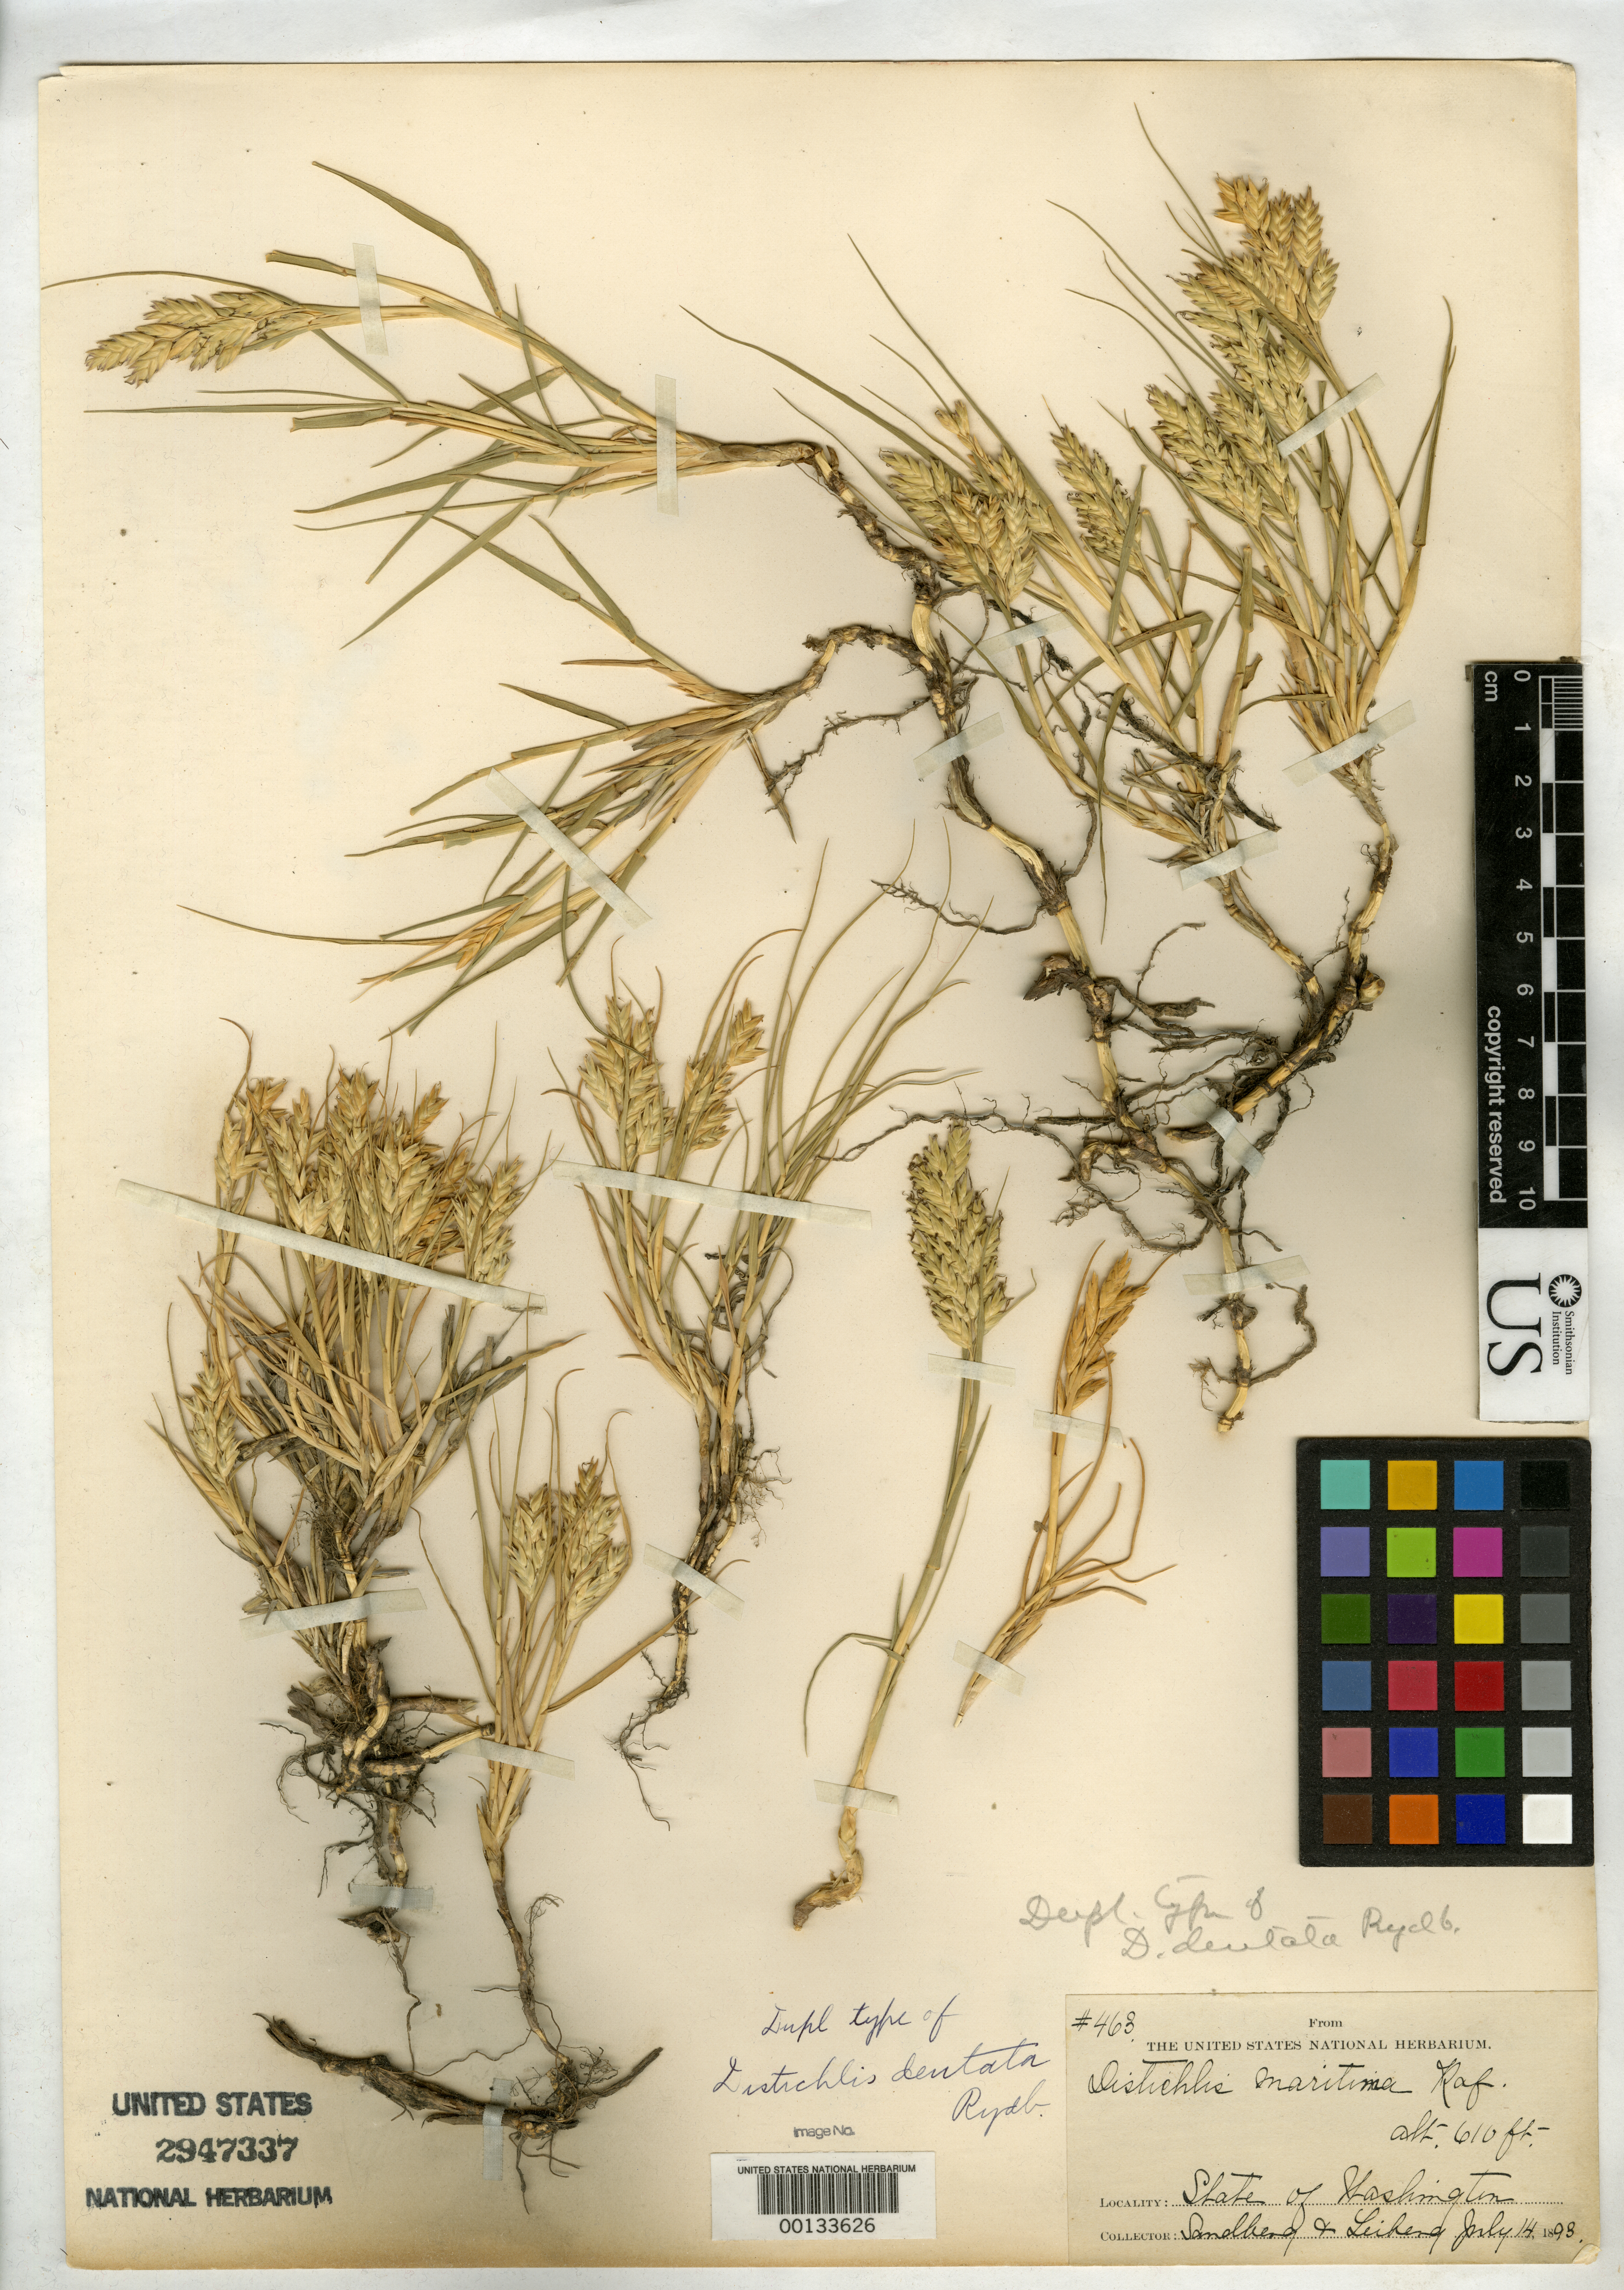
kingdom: Plantae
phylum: Tracheophyta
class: Liliopsida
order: Poales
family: Poaceae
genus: Distichlis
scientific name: Distichlis dentata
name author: Rydb.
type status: Isotype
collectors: J. H. Sandberg & J. Leiberg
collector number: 463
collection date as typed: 14 Jul 1893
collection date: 1893-07-14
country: United States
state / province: Washington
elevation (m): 186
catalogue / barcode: US 2947337